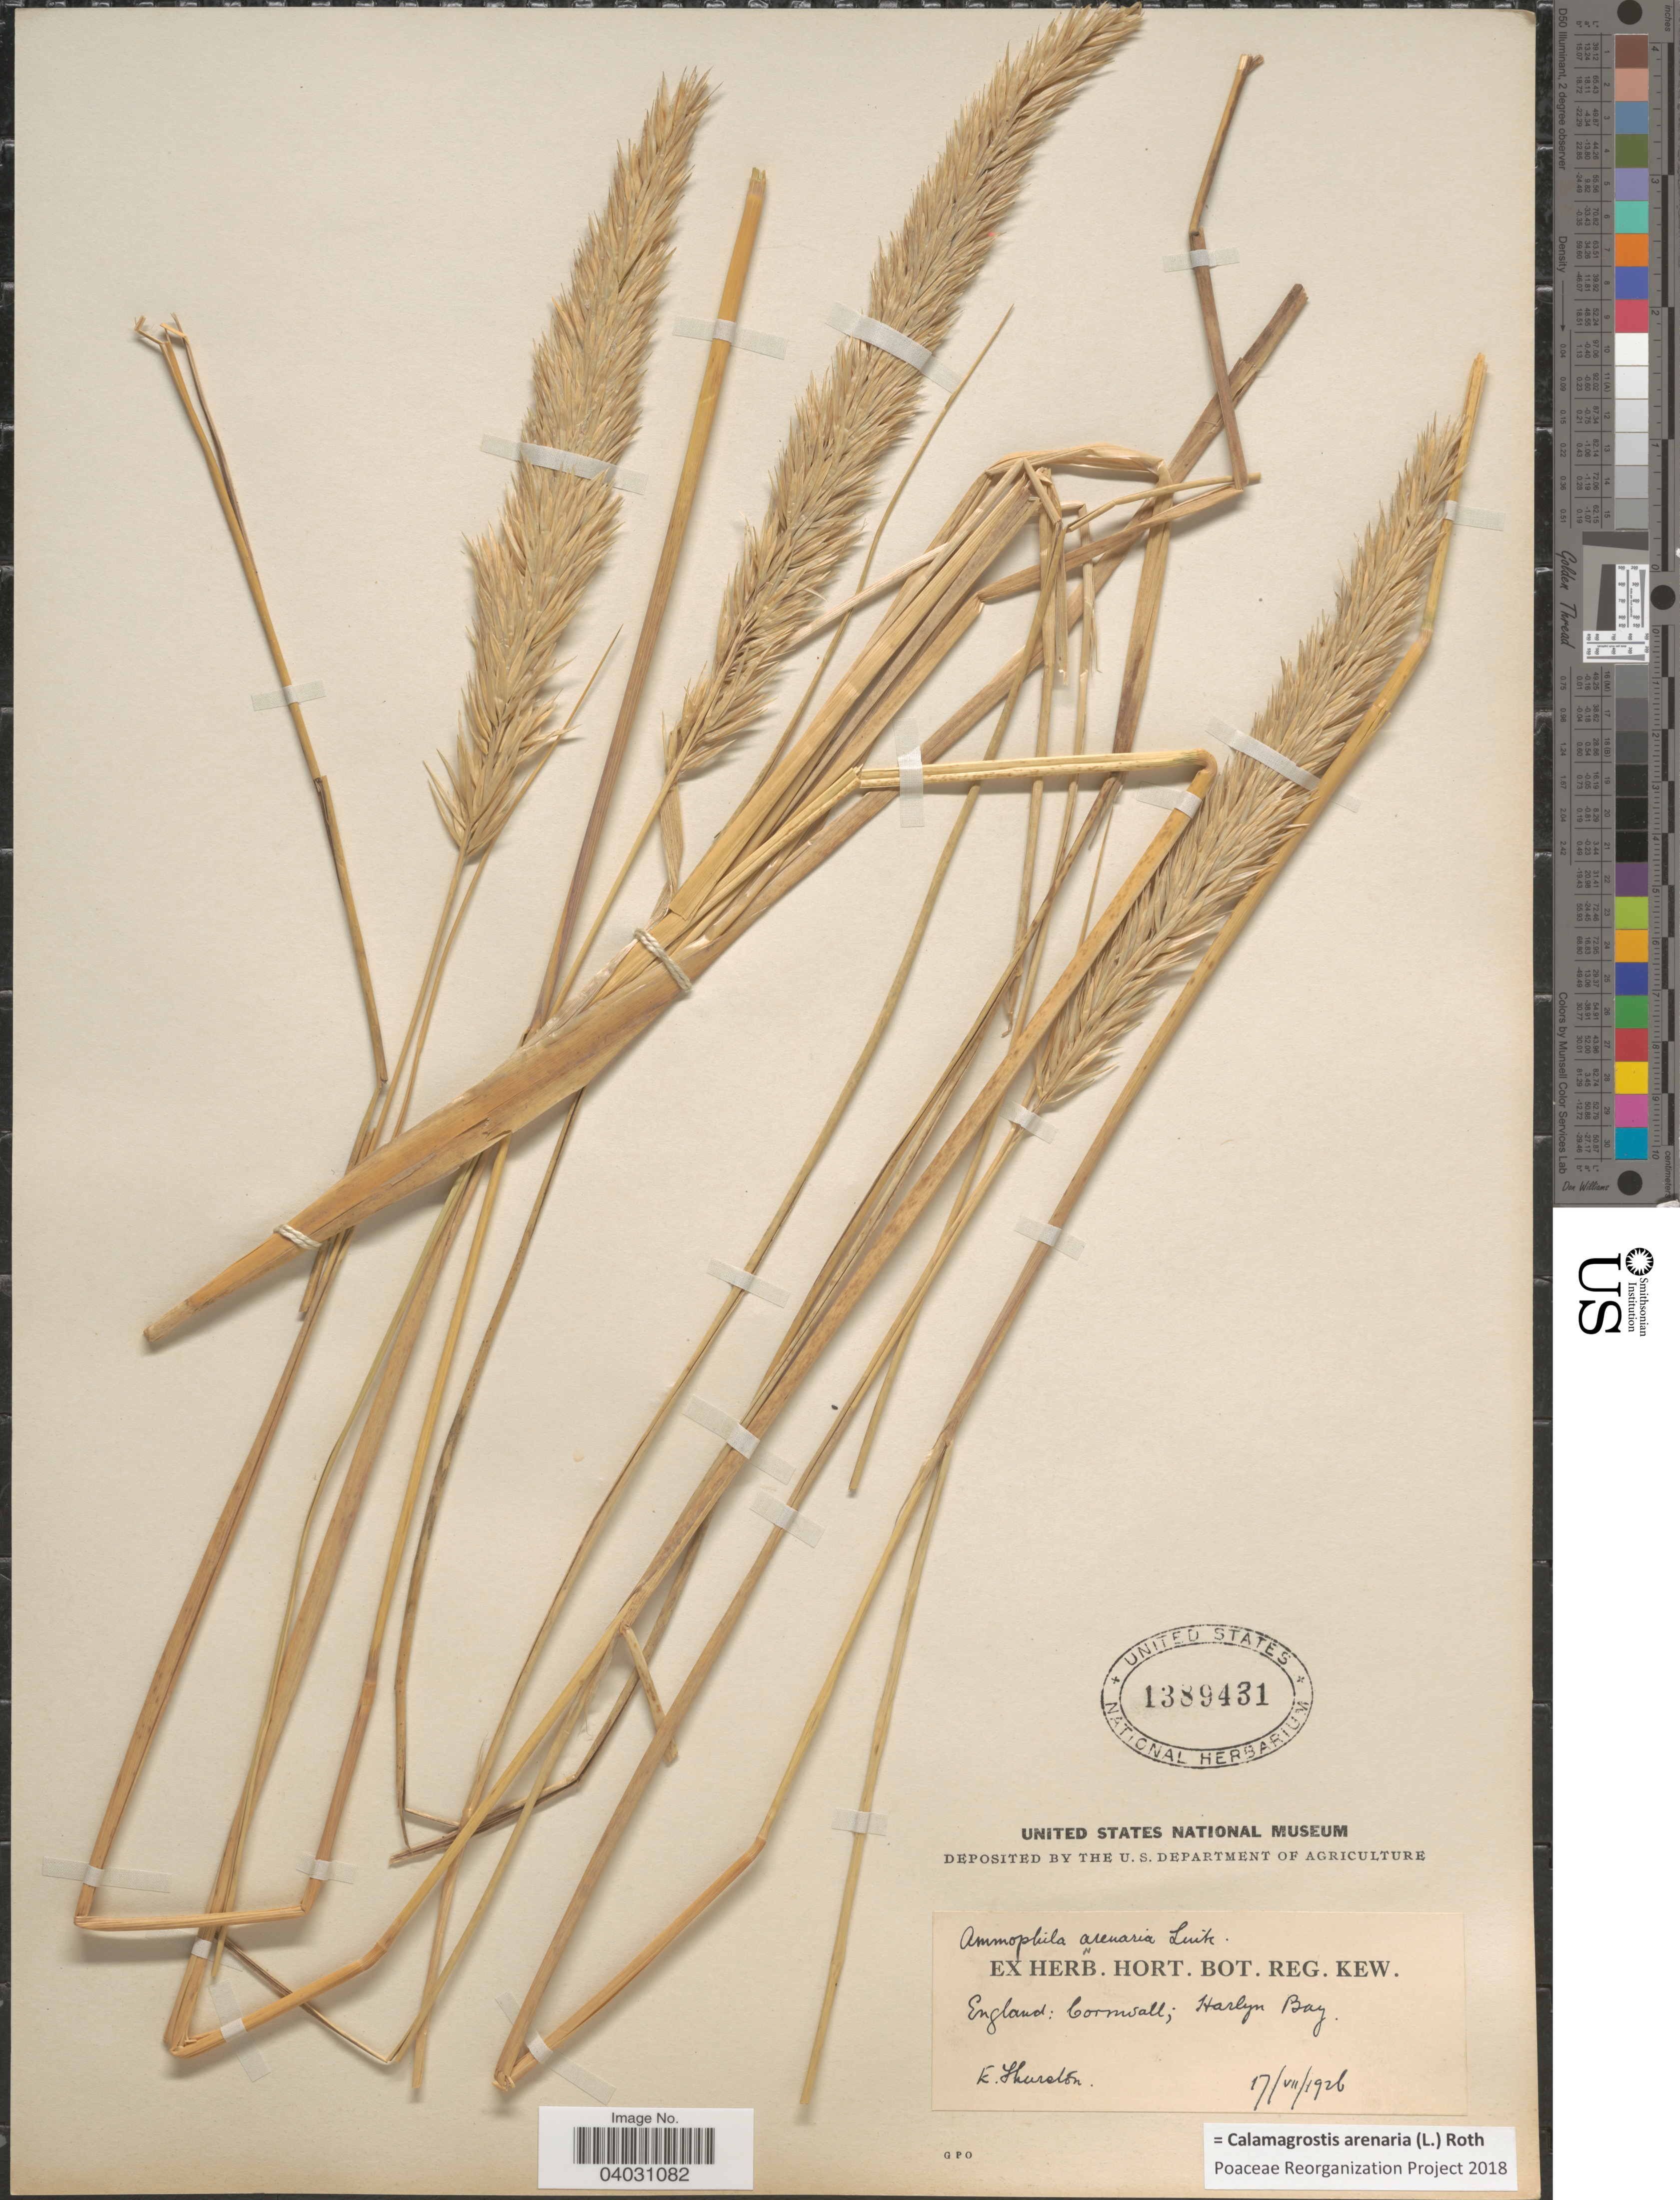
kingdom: Plantae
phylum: Tracheophyta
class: Liliopsida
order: Poales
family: Poaceae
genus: Calamagrostis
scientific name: Calamagrostis arenaria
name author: (L.) Roth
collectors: E. Thurston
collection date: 1926-07-17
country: United Kingdom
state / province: England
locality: Cormwall; Harlyn Bay.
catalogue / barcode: US 1389431